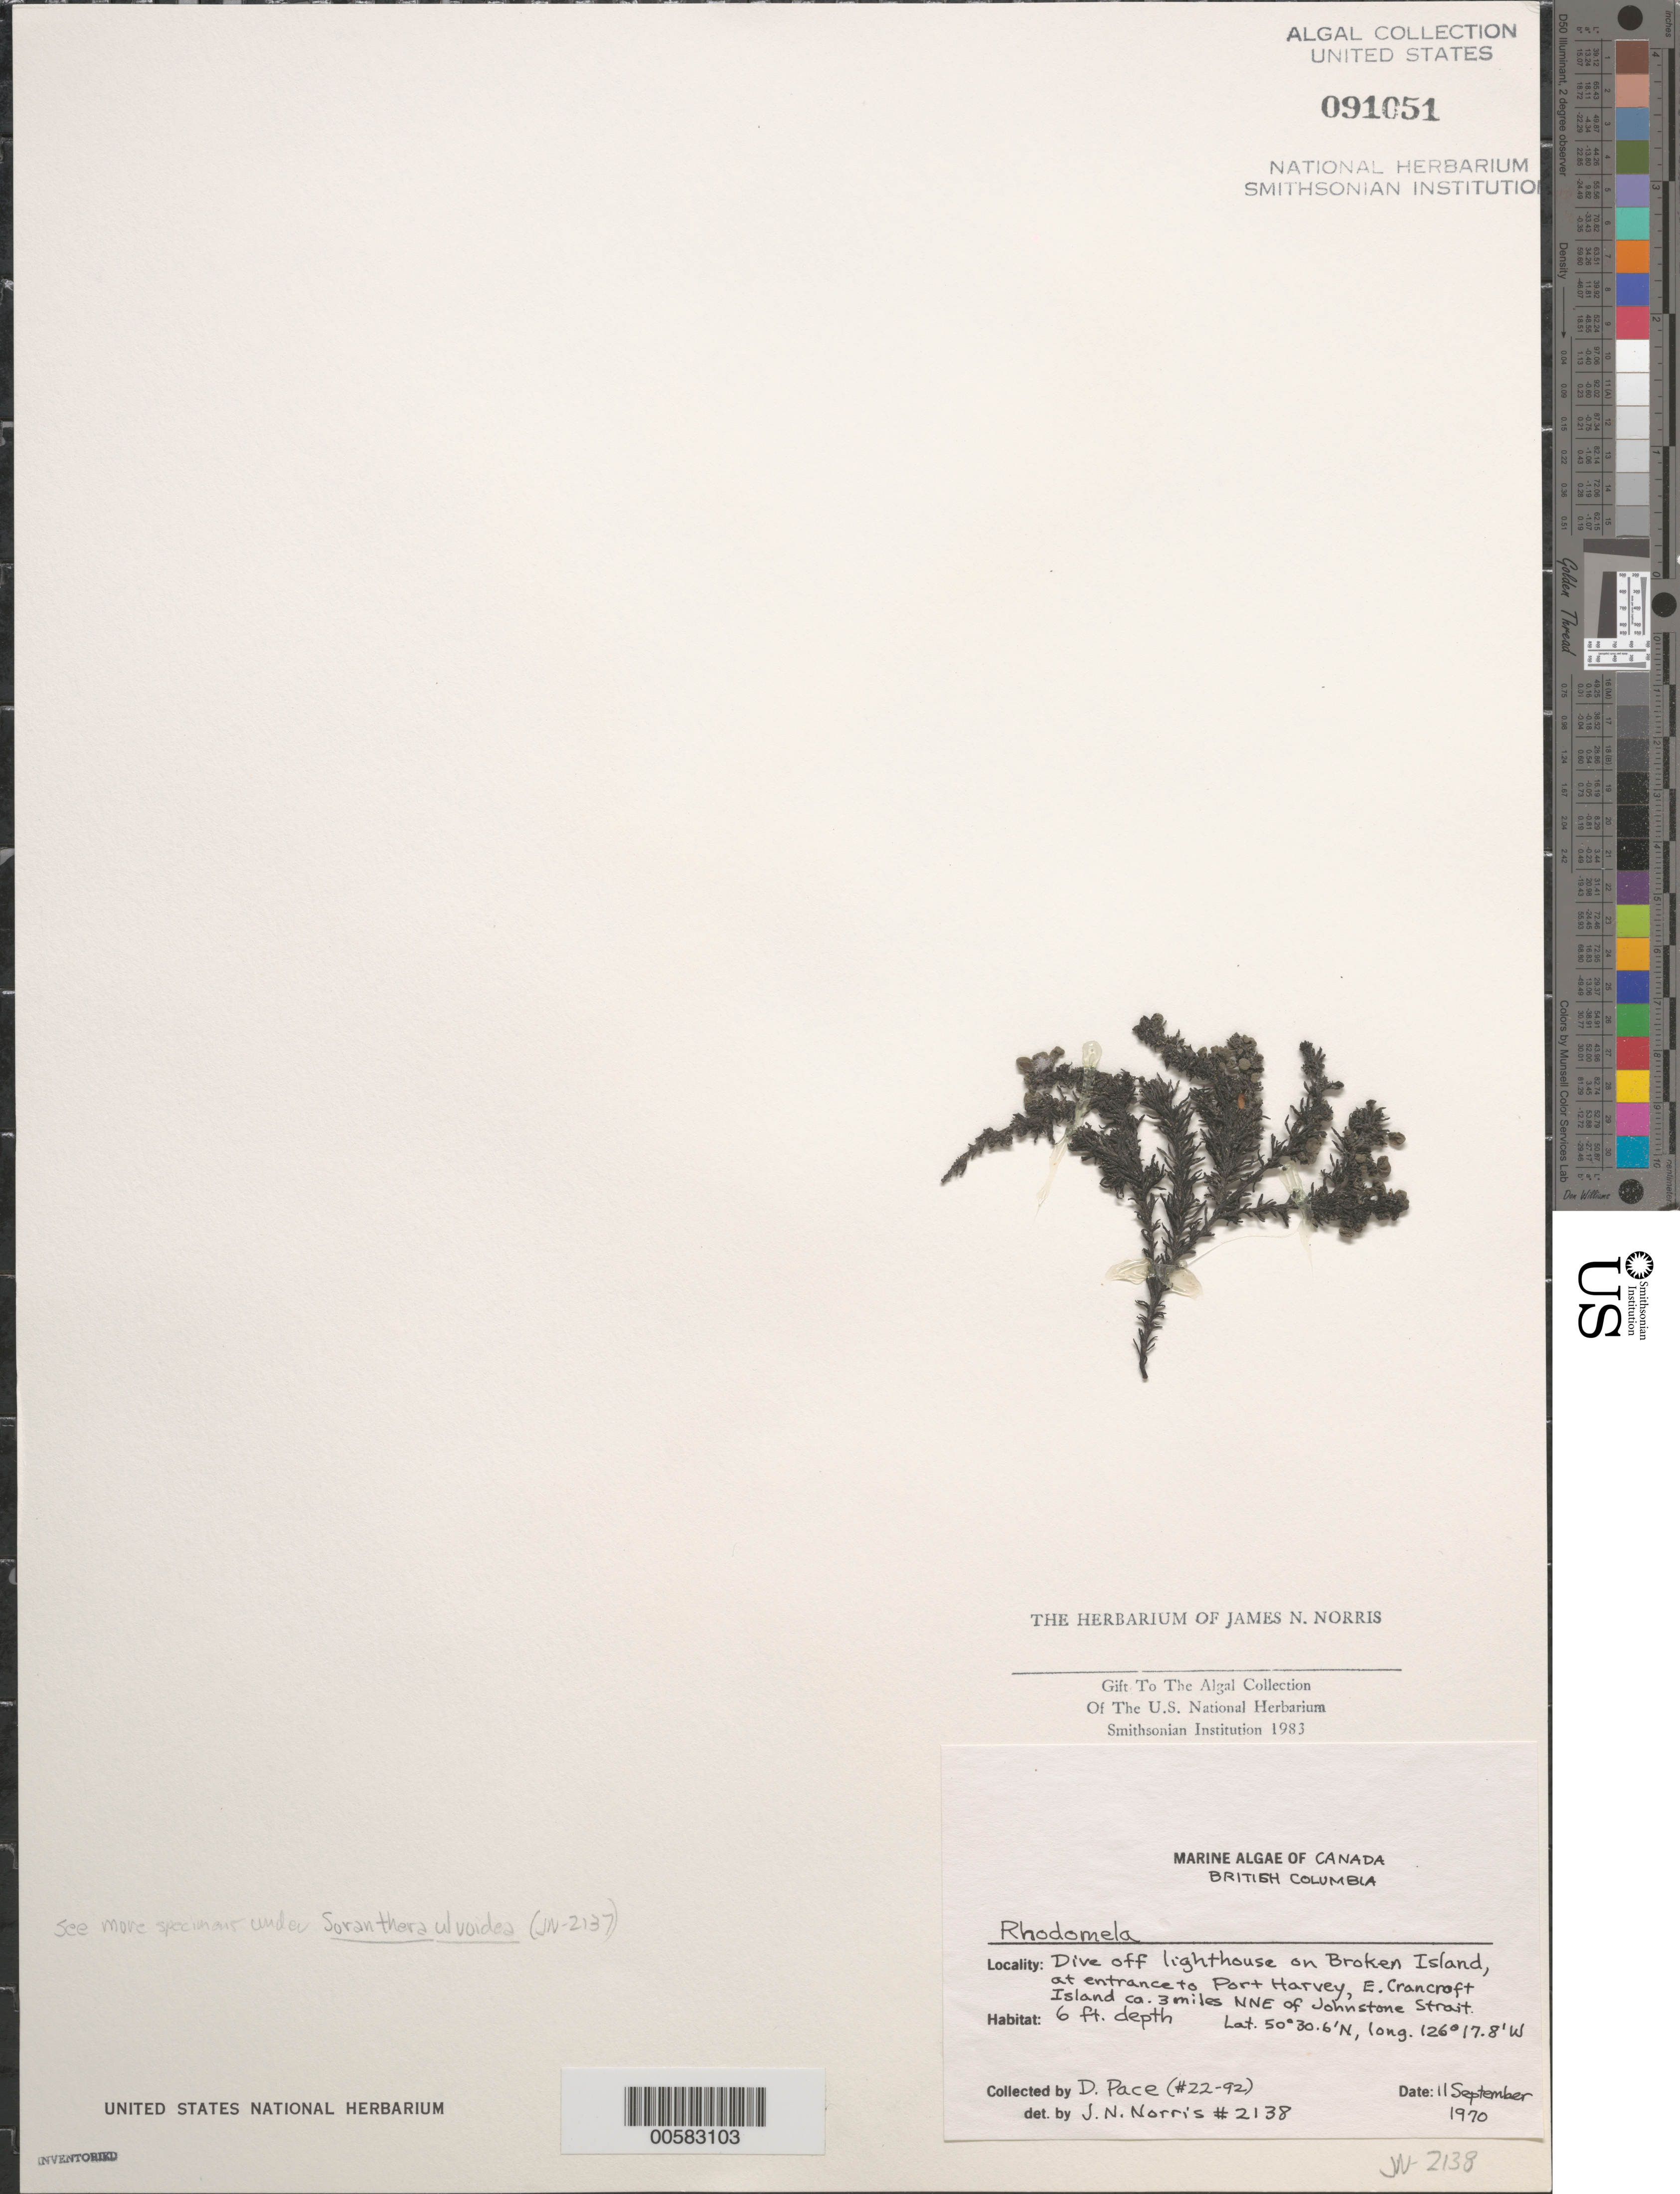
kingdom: Plantae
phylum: Rhodophyta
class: Florideophyceae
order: Ceramiales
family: Rhodomelaceae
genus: Rhodomela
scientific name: Rhodomela sp.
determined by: Norris, James N.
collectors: D. Pace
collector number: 22-92 & JN-2138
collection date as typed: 11 Sep 1970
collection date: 1970-09-11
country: Canada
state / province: British Columbia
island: Broken Island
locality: Port Harvey, Crancroft Island, ca. 3 miles north northeast of Johnstone Strait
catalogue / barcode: US 91051